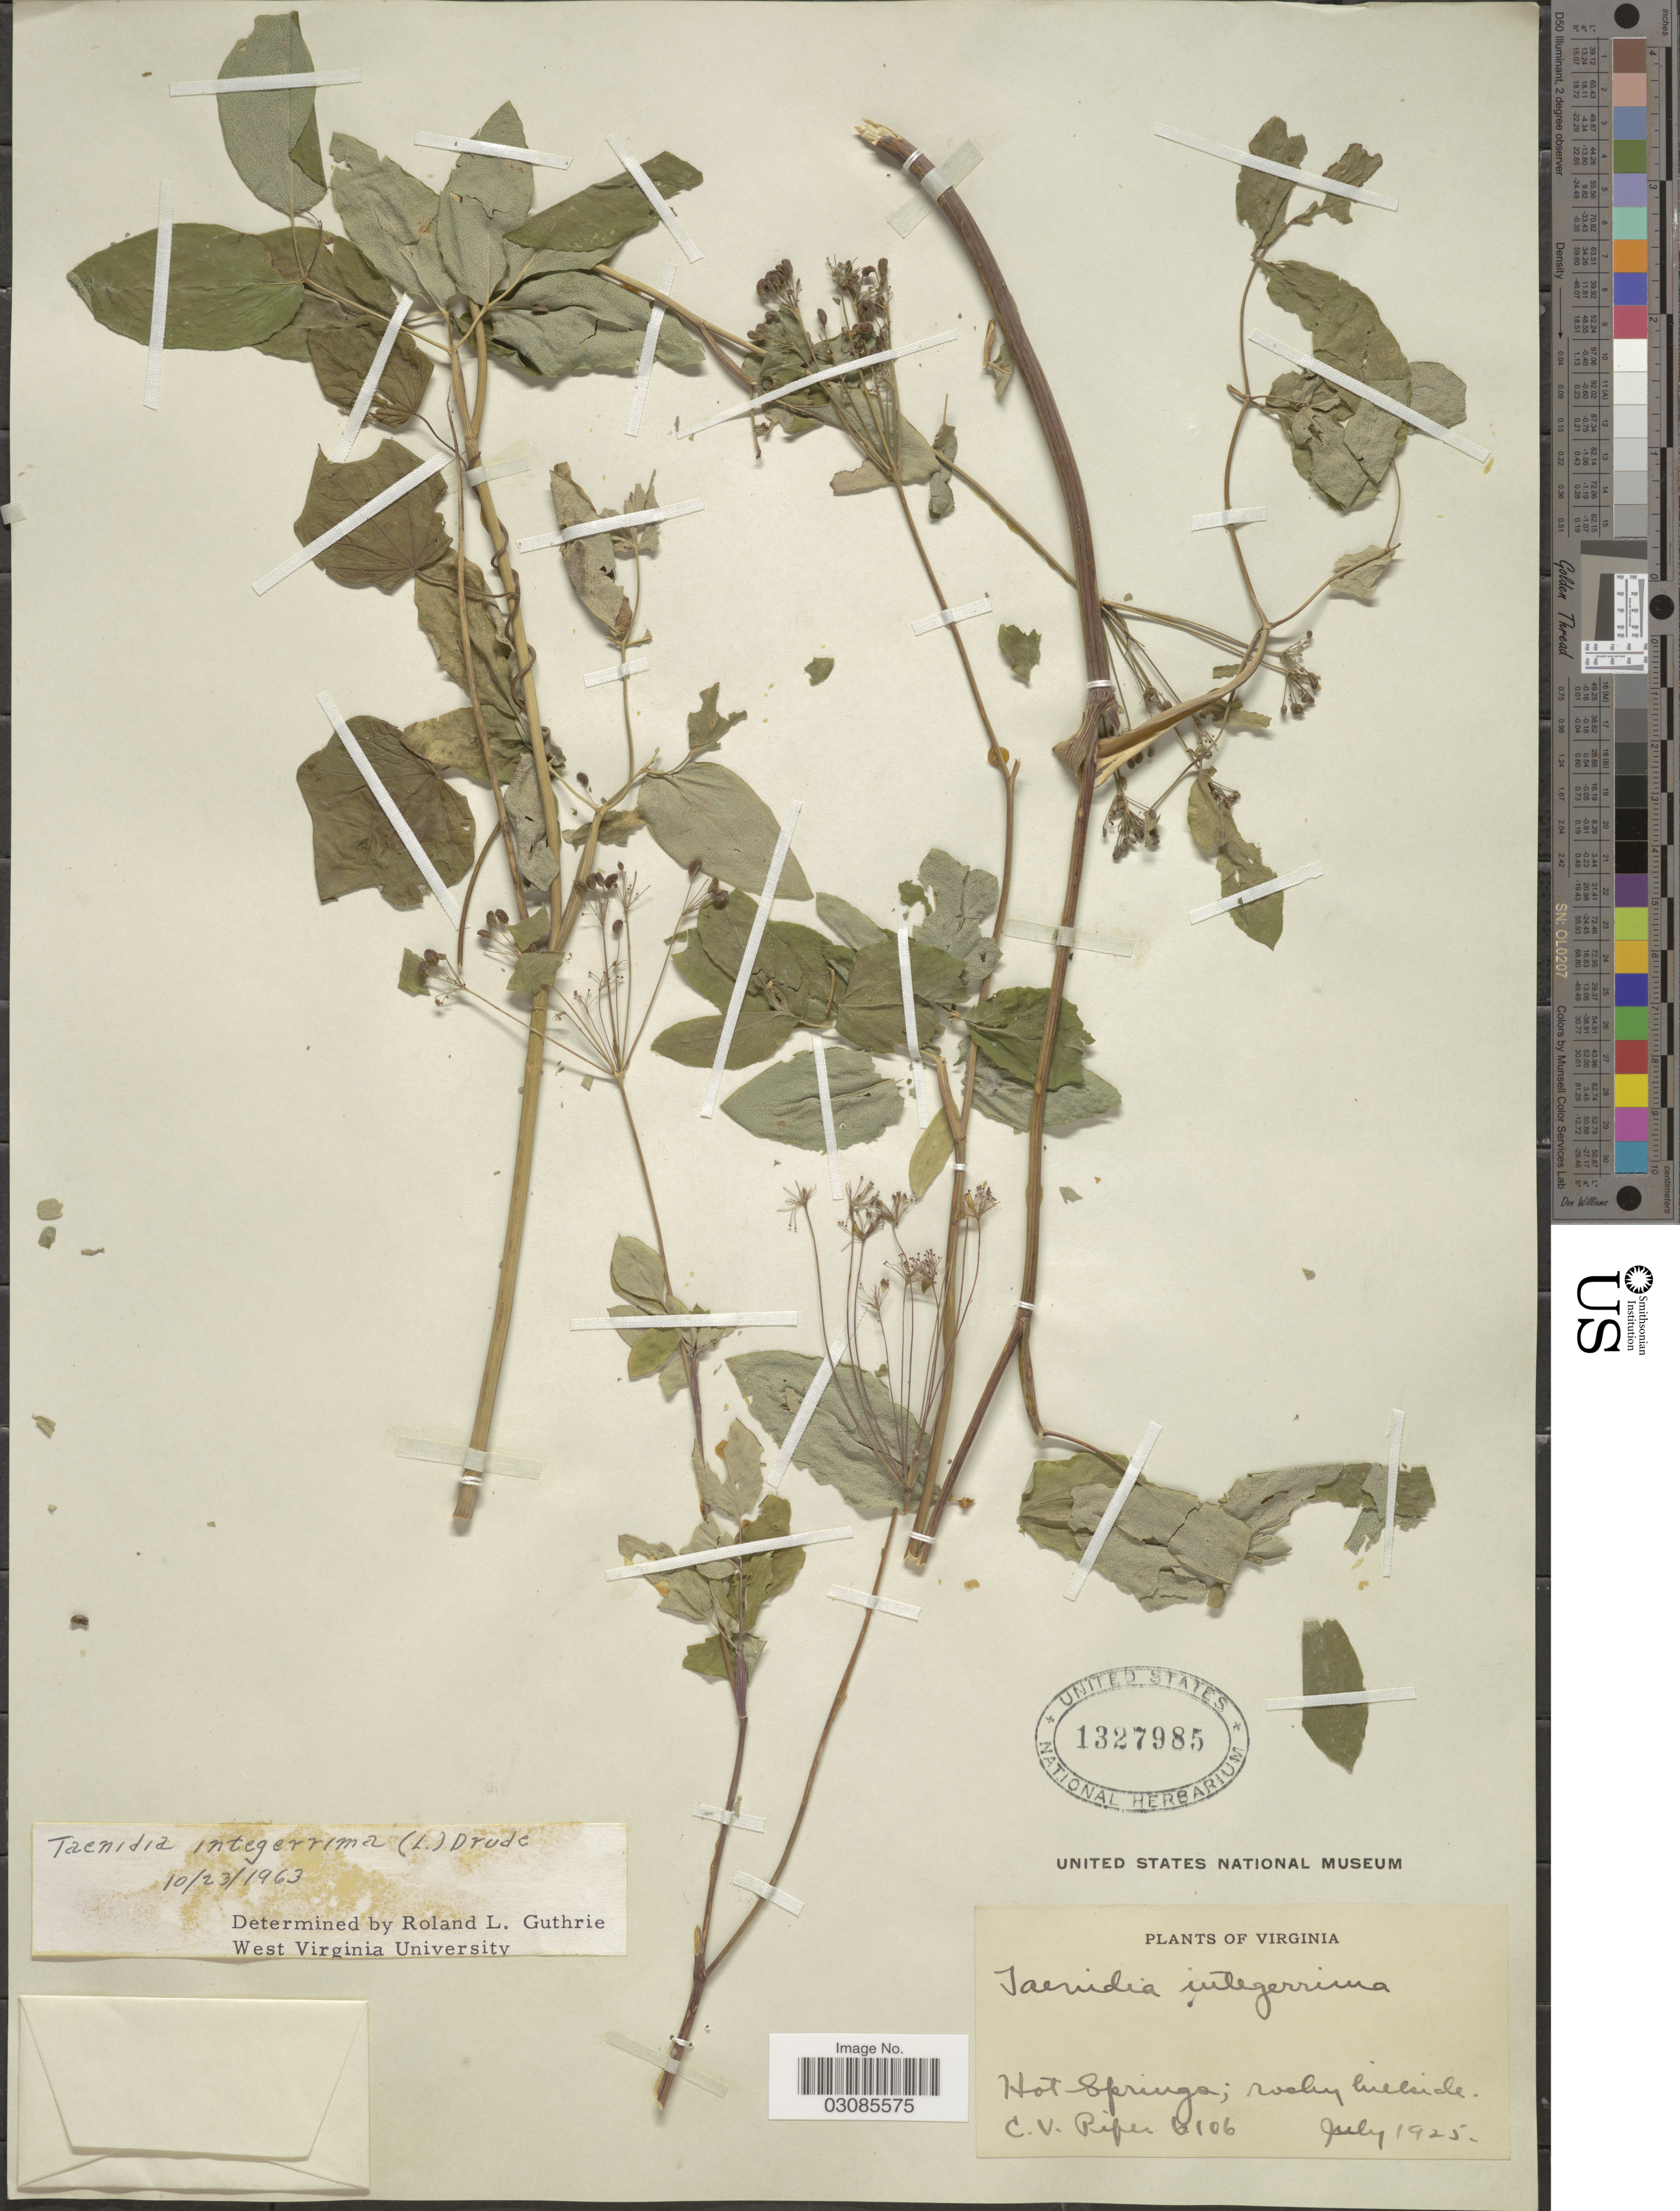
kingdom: Plantae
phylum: Tracheophyta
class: Magnoliopsida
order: Apiales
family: Apiaceae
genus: Taenidia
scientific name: Taenidia integerrima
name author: (L.) Drude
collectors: C. V. Piper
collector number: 6106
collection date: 1925-07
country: United States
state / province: Virginia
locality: Hot Springs.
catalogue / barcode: US 1327985